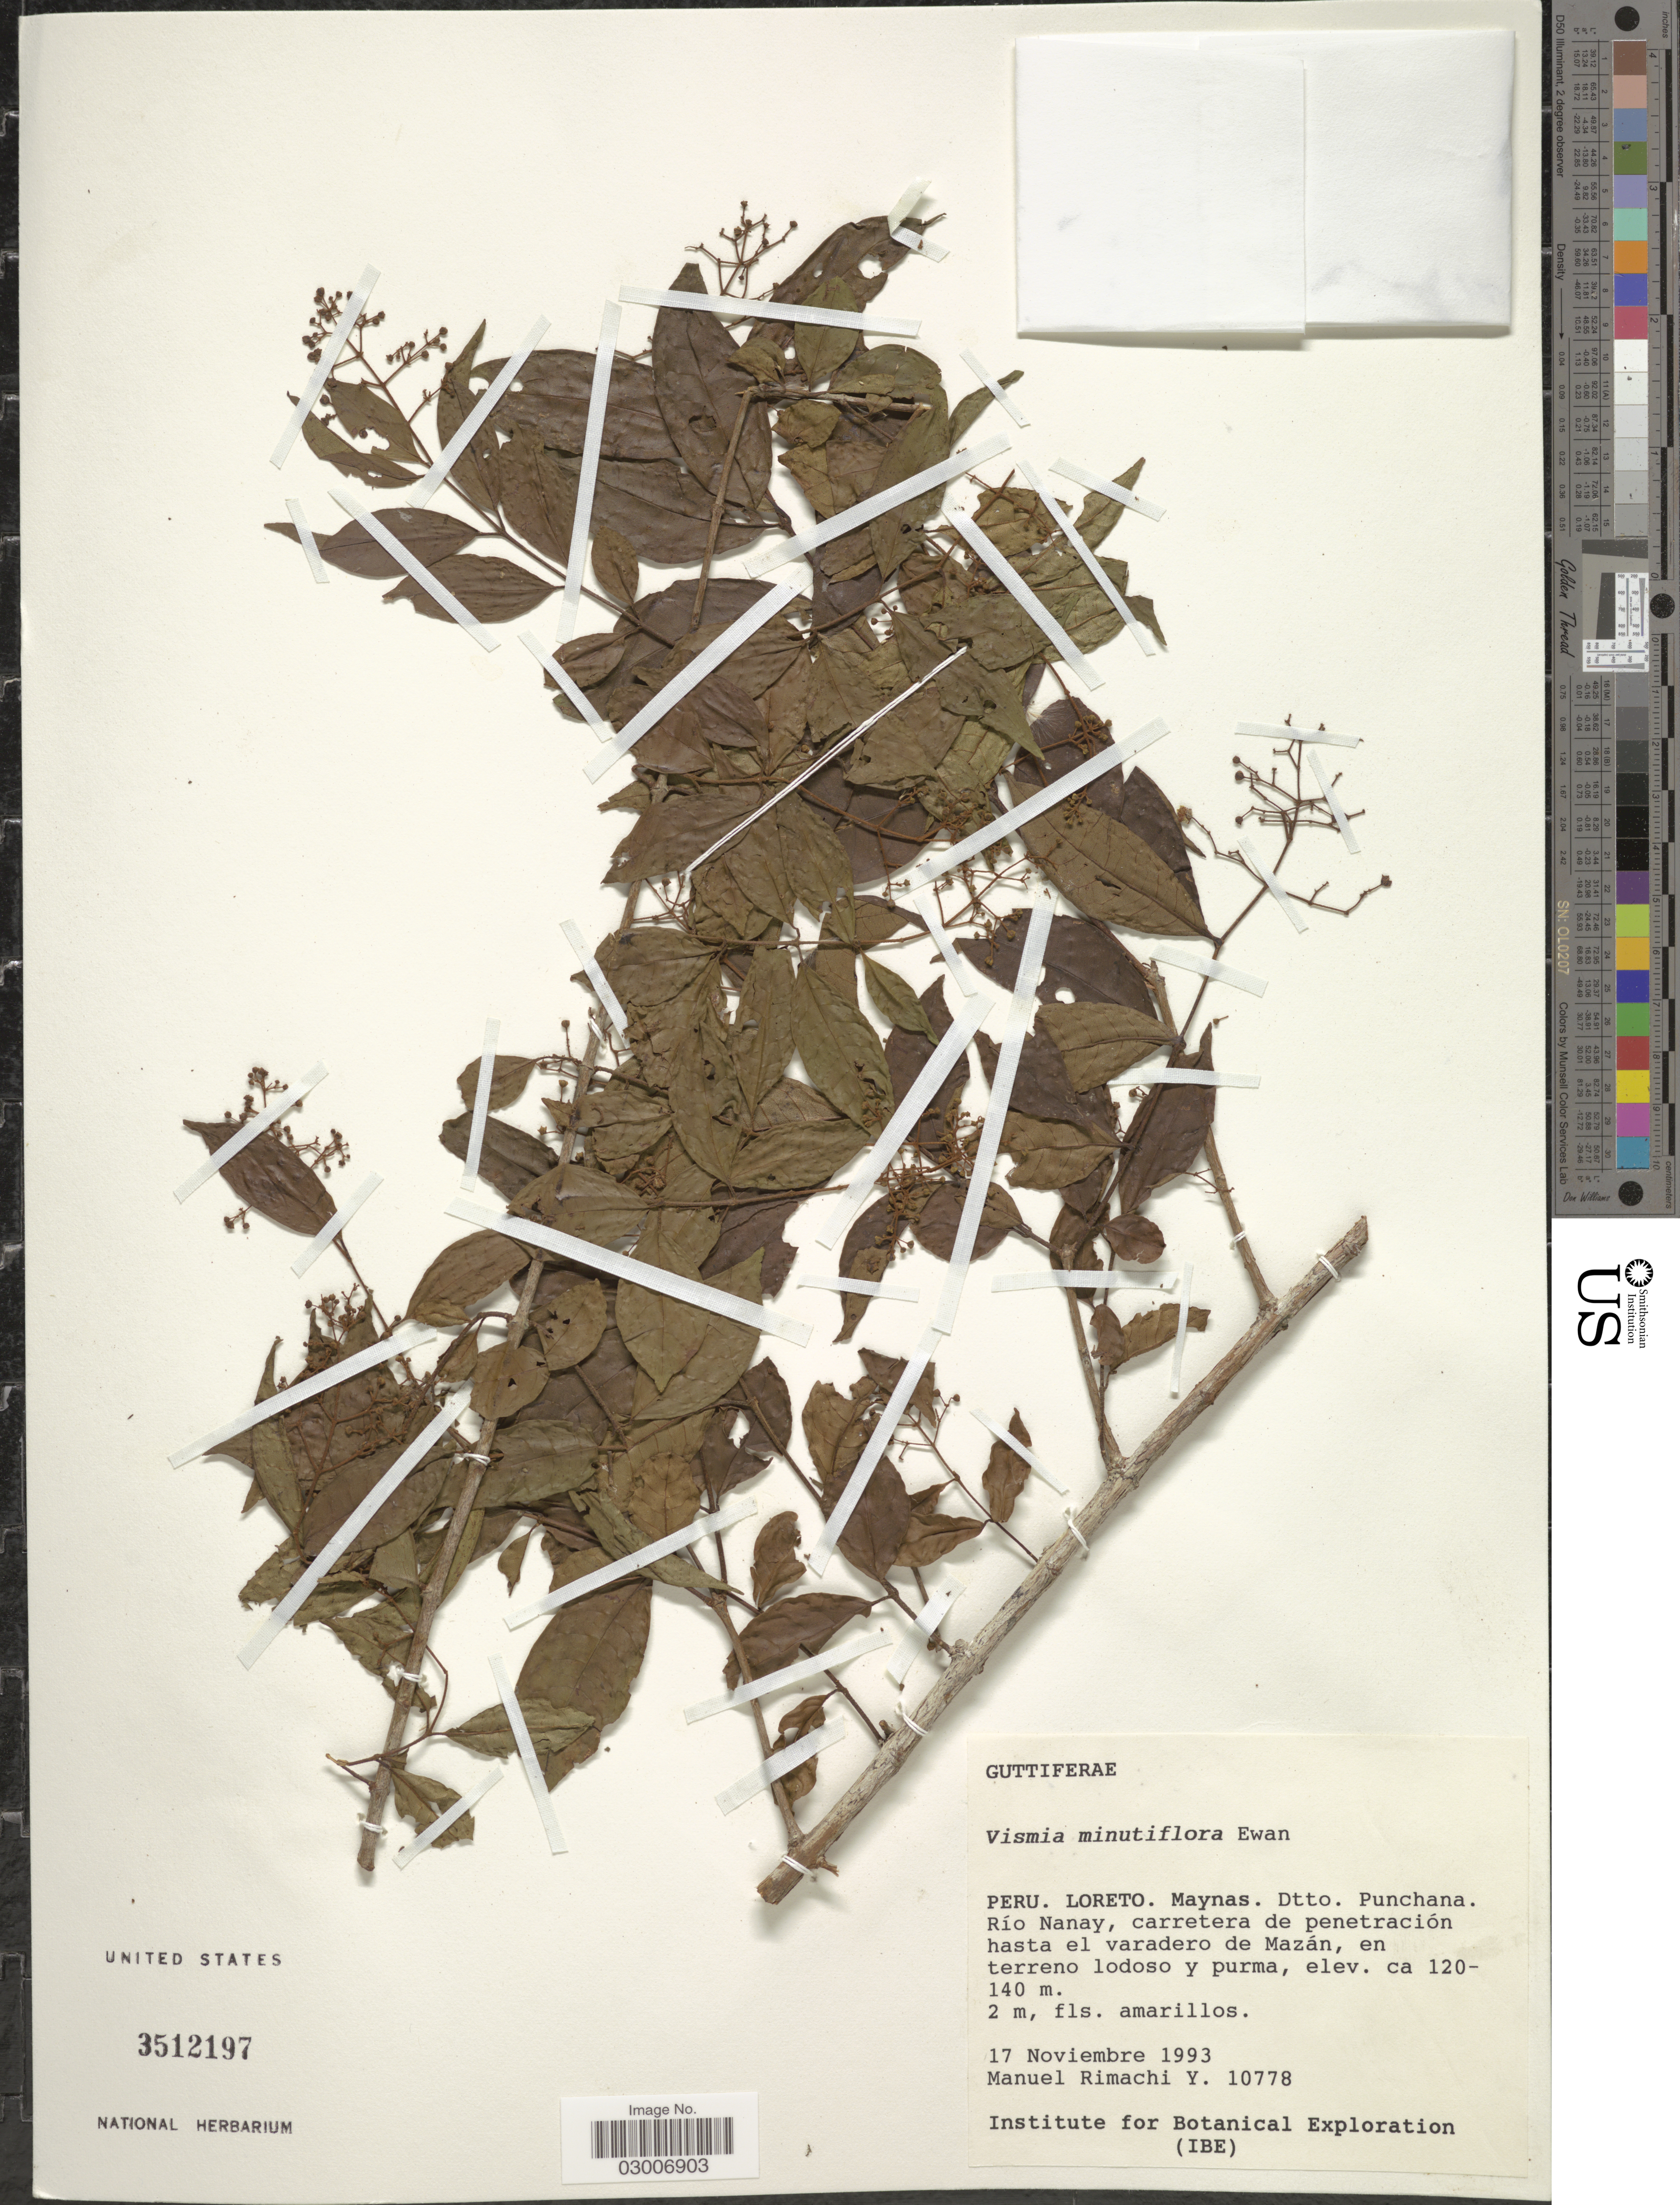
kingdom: Plantae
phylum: Tracheophyta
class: Magnoliopsida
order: Malpighiales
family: Hypericaceae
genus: Vismia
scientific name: Vismia minutiflora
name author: Ewan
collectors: M. Rimachi Y.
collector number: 10778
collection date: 1993-11-17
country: Peru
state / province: Loreto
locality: Loreto. Maynas. Dtto. Punchana. Río Nanay, carretera de penetración hasta el varadero de Mazán.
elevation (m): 120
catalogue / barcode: US 3512197